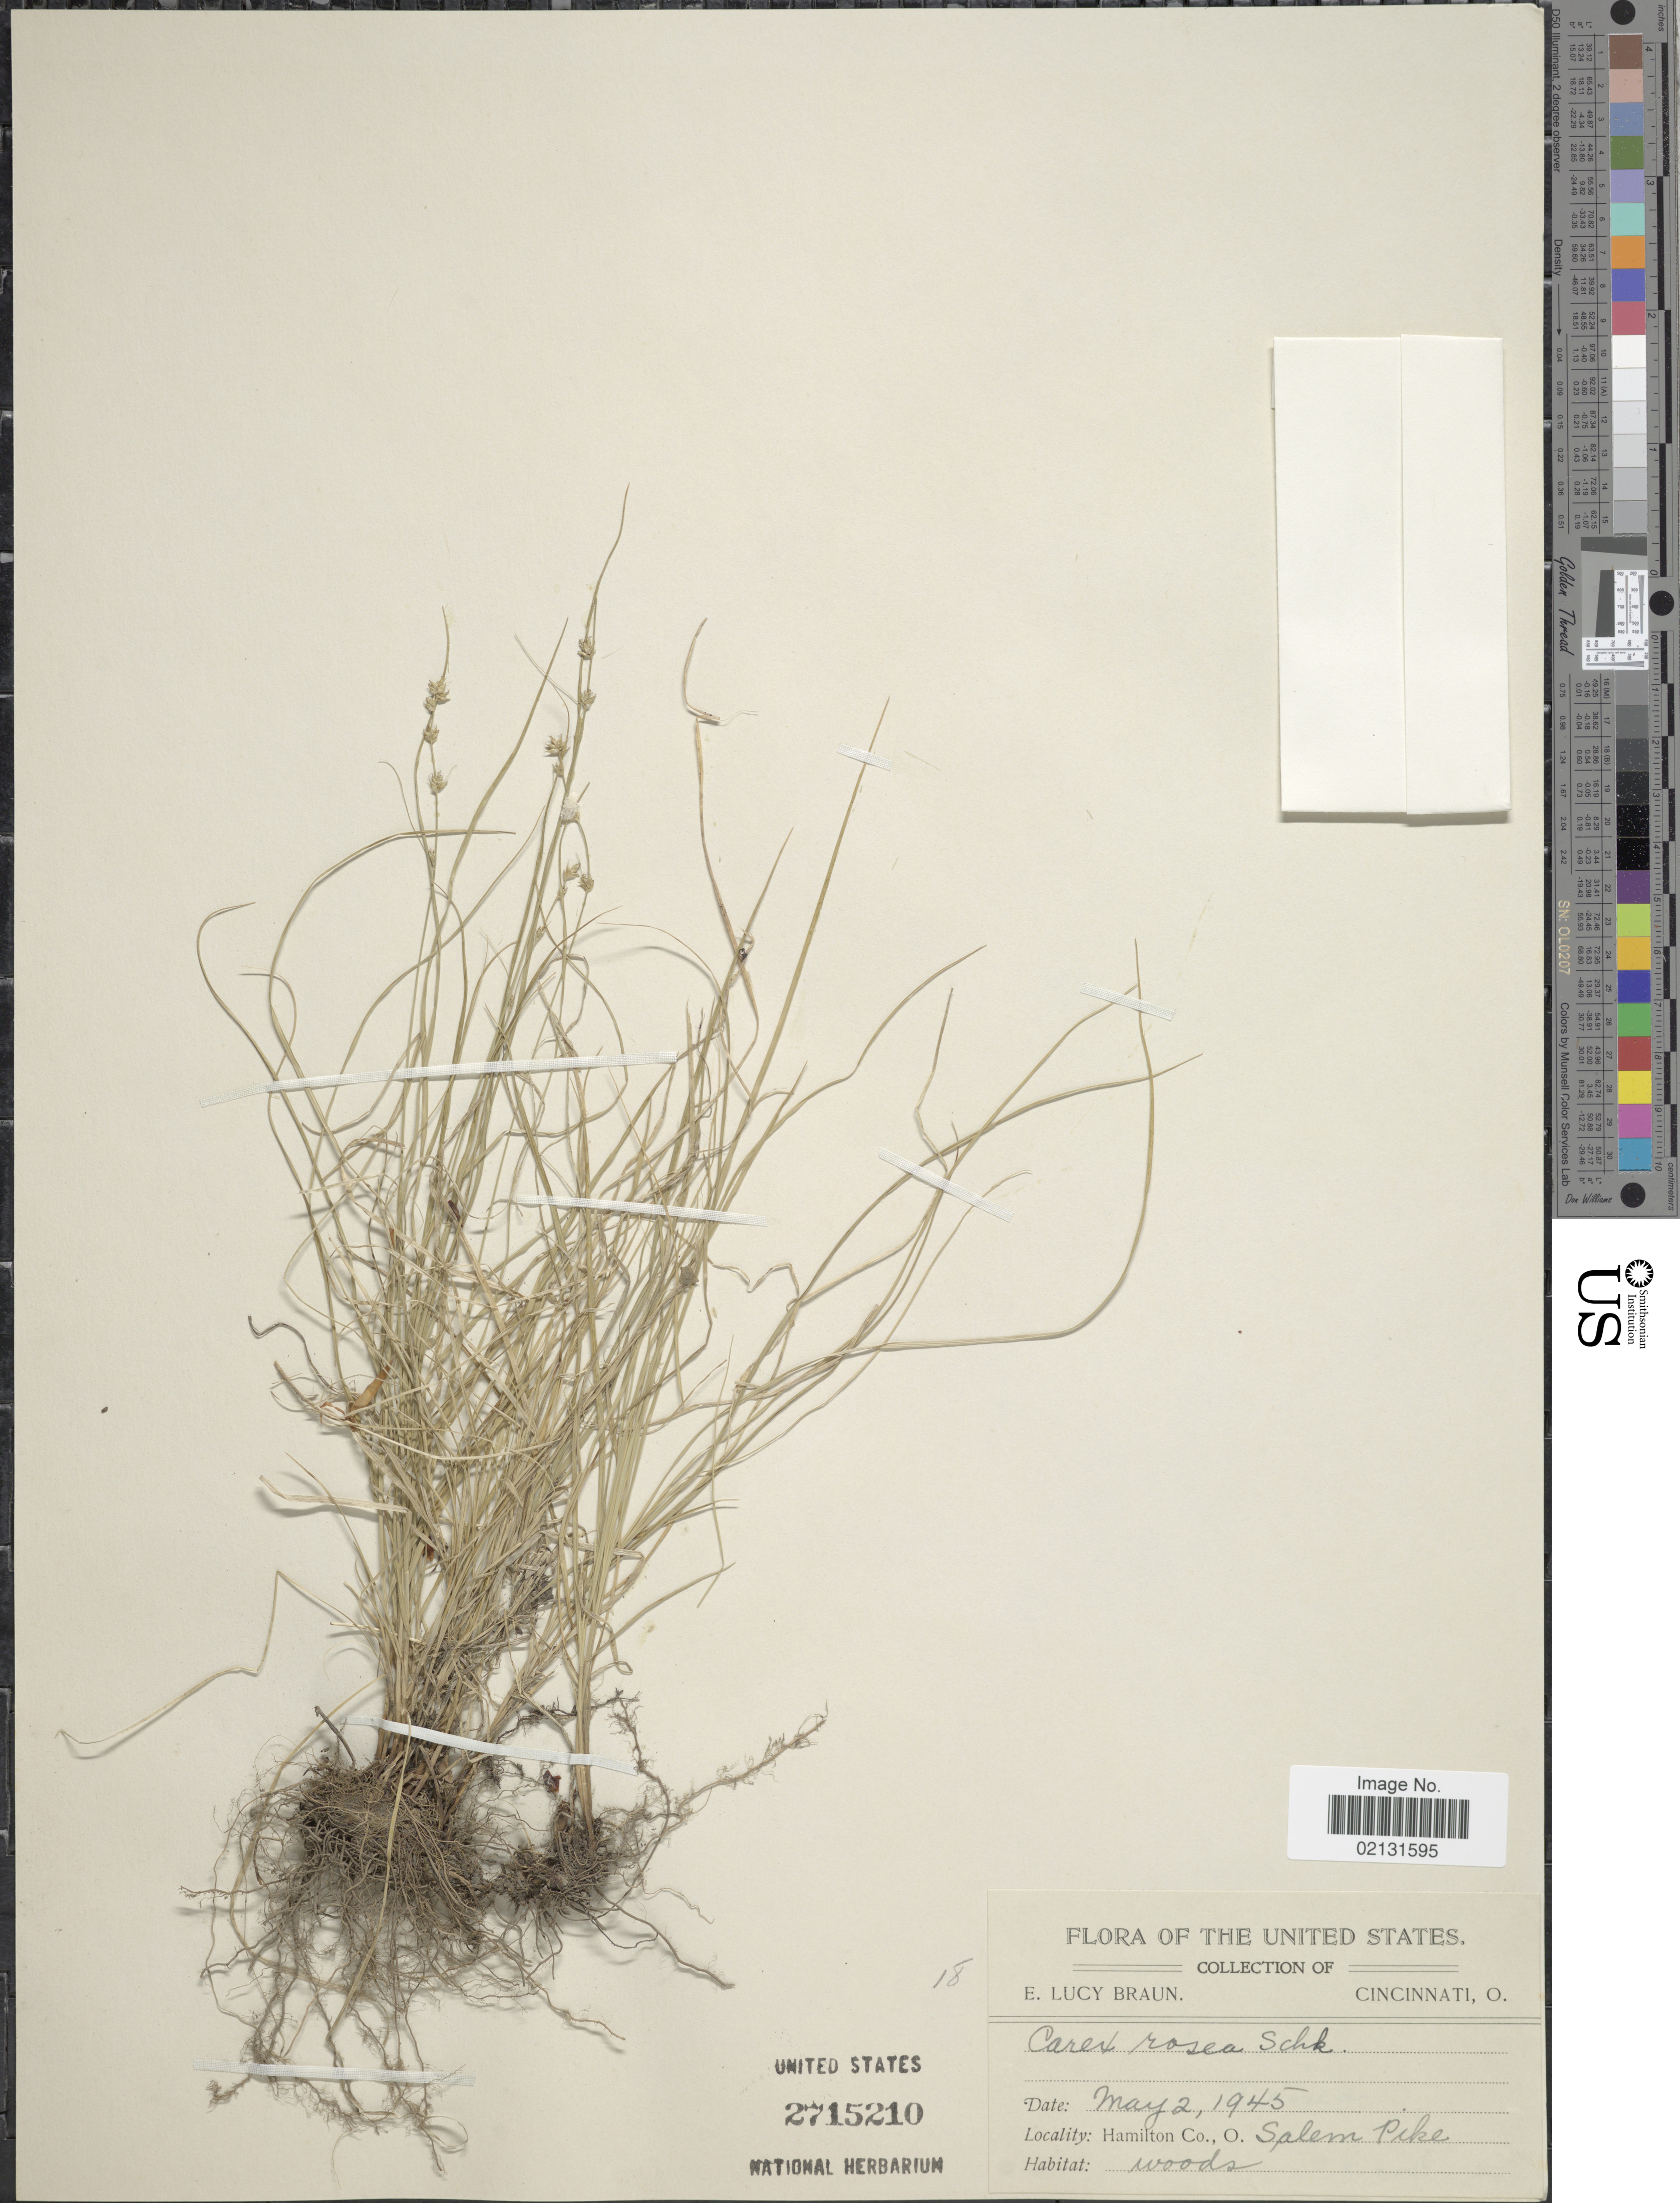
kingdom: Plantae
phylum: Tracheophyta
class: Liliopsida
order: Poales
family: Cyperaceae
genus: Carex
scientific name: Carex rosea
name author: Willd.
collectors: E. L. Braun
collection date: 1945-05-02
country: United States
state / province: Ohio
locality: Hamilton Co., Salem Pike, woods.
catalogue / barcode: US 2715210